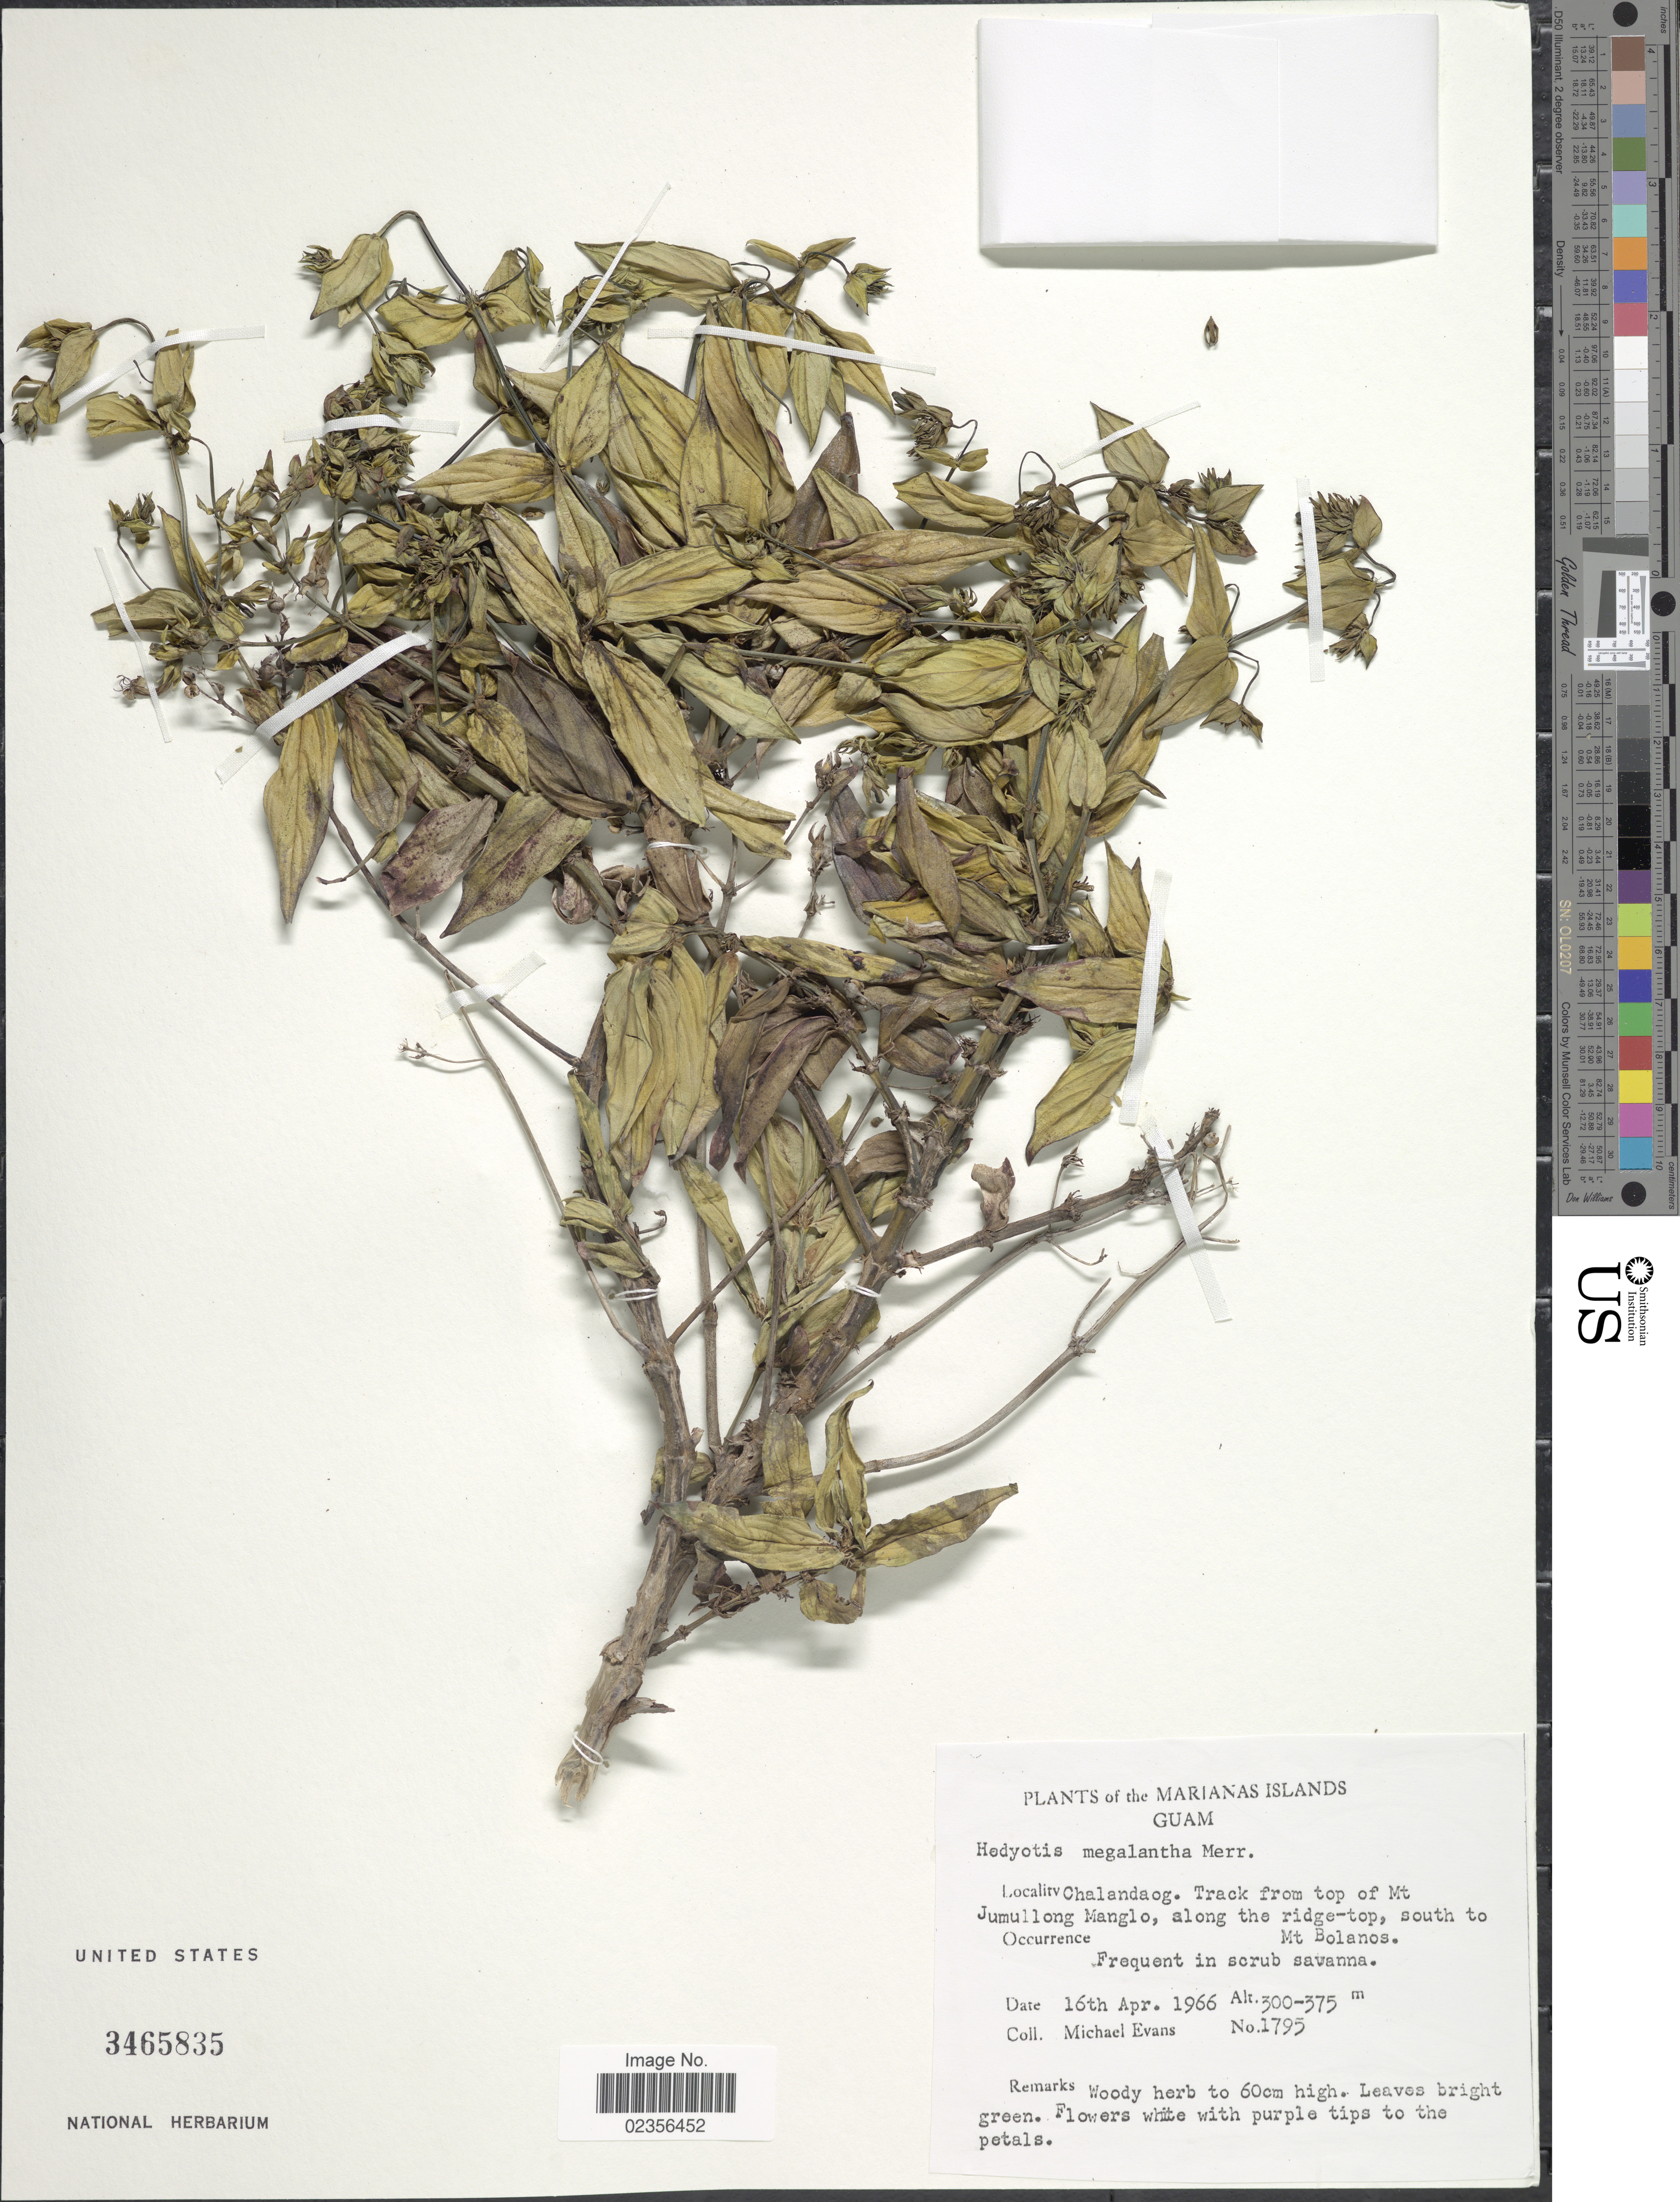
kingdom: Plantae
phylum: Tracheophyta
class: Magnoliopsida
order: Gentianales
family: Rubiaceae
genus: Hedyotis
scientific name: Hedyotis megalantha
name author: Merr.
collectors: M. Evans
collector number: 1795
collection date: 1966-04-16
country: Guam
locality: Marianas Islands. Chalandaog. Track from top of Mt Jumullong Manglo, along the ridge-top, south to Mt Bolanos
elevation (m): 300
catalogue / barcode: US 3465835